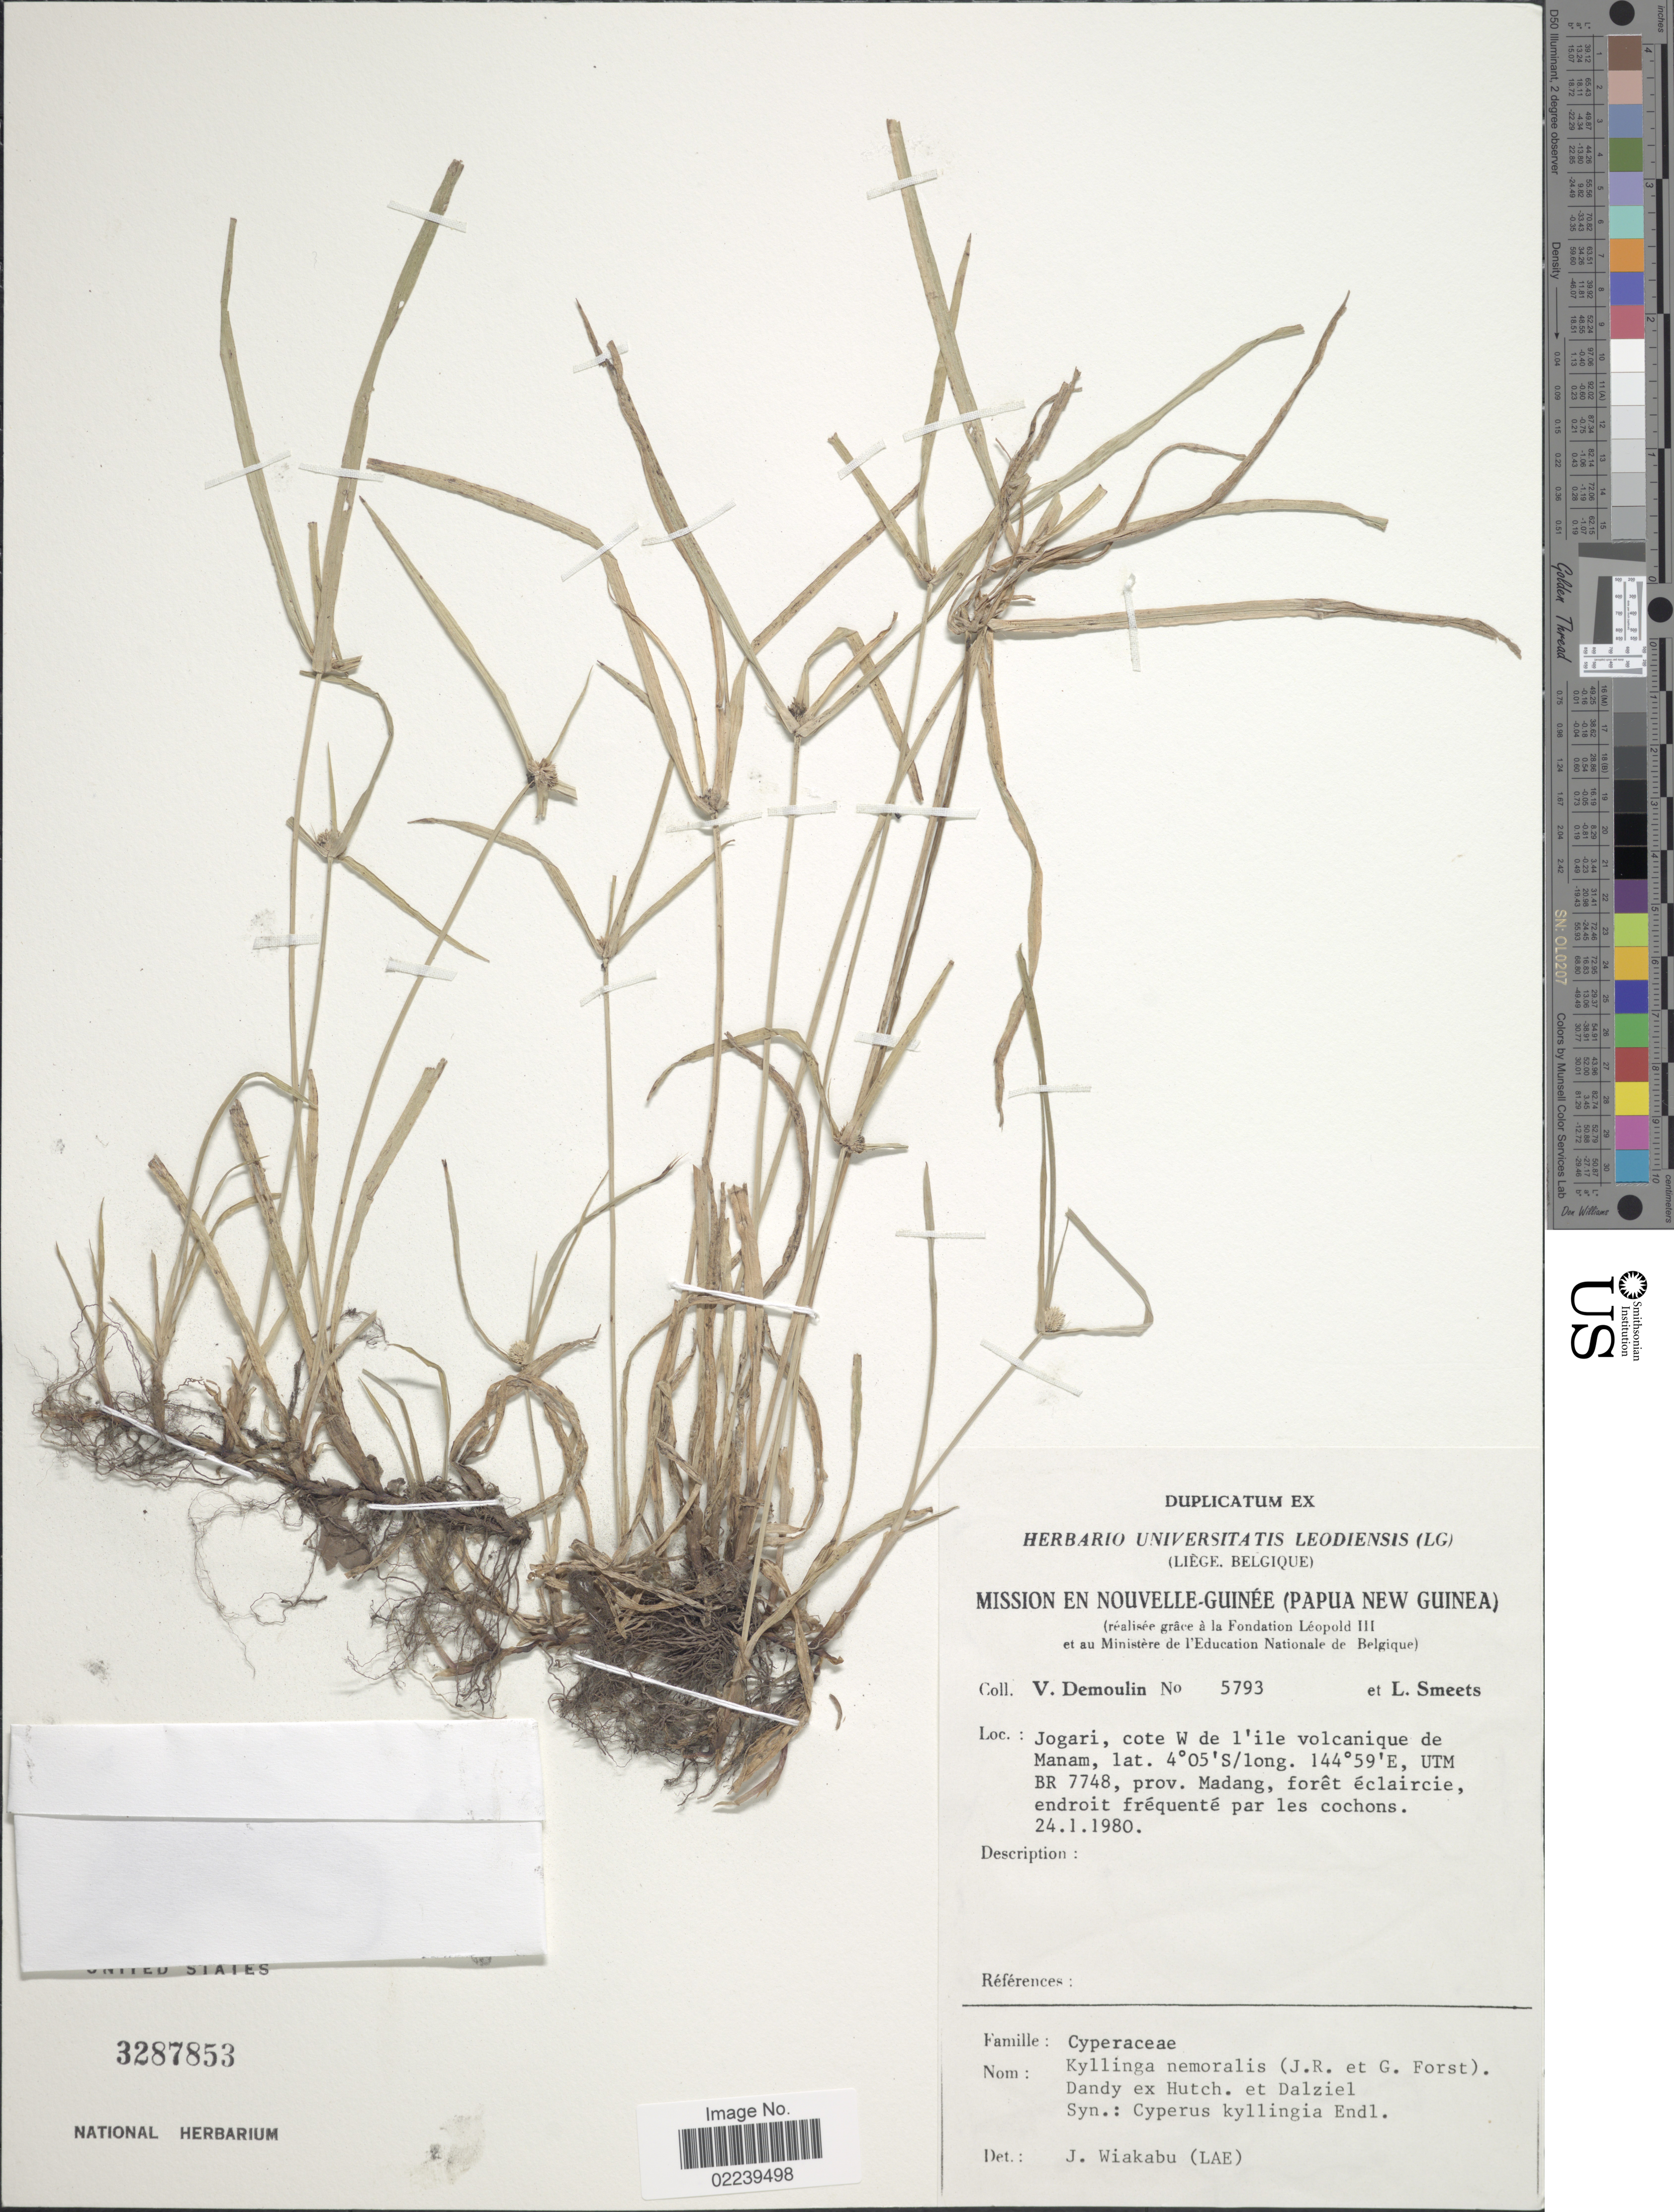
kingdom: Plantae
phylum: Tracheophyta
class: Liliopsida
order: Poales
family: Cyperaceae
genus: Cyperus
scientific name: Cyperus mindorensis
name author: (Steud.) Huygh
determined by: Strong, M. T., (US), Smithsonian Institution - National Museum of Natural History (UNITED STATES)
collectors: V. Demoulin & L. Smeets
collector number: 5793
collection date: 1980-01-24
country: Papua New Guinea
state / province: Madang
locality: Nouvelle-Guinee. Jogari, cote W de l'ile volcanique de Manam, UTM BR 7748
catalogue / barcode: US 3287853